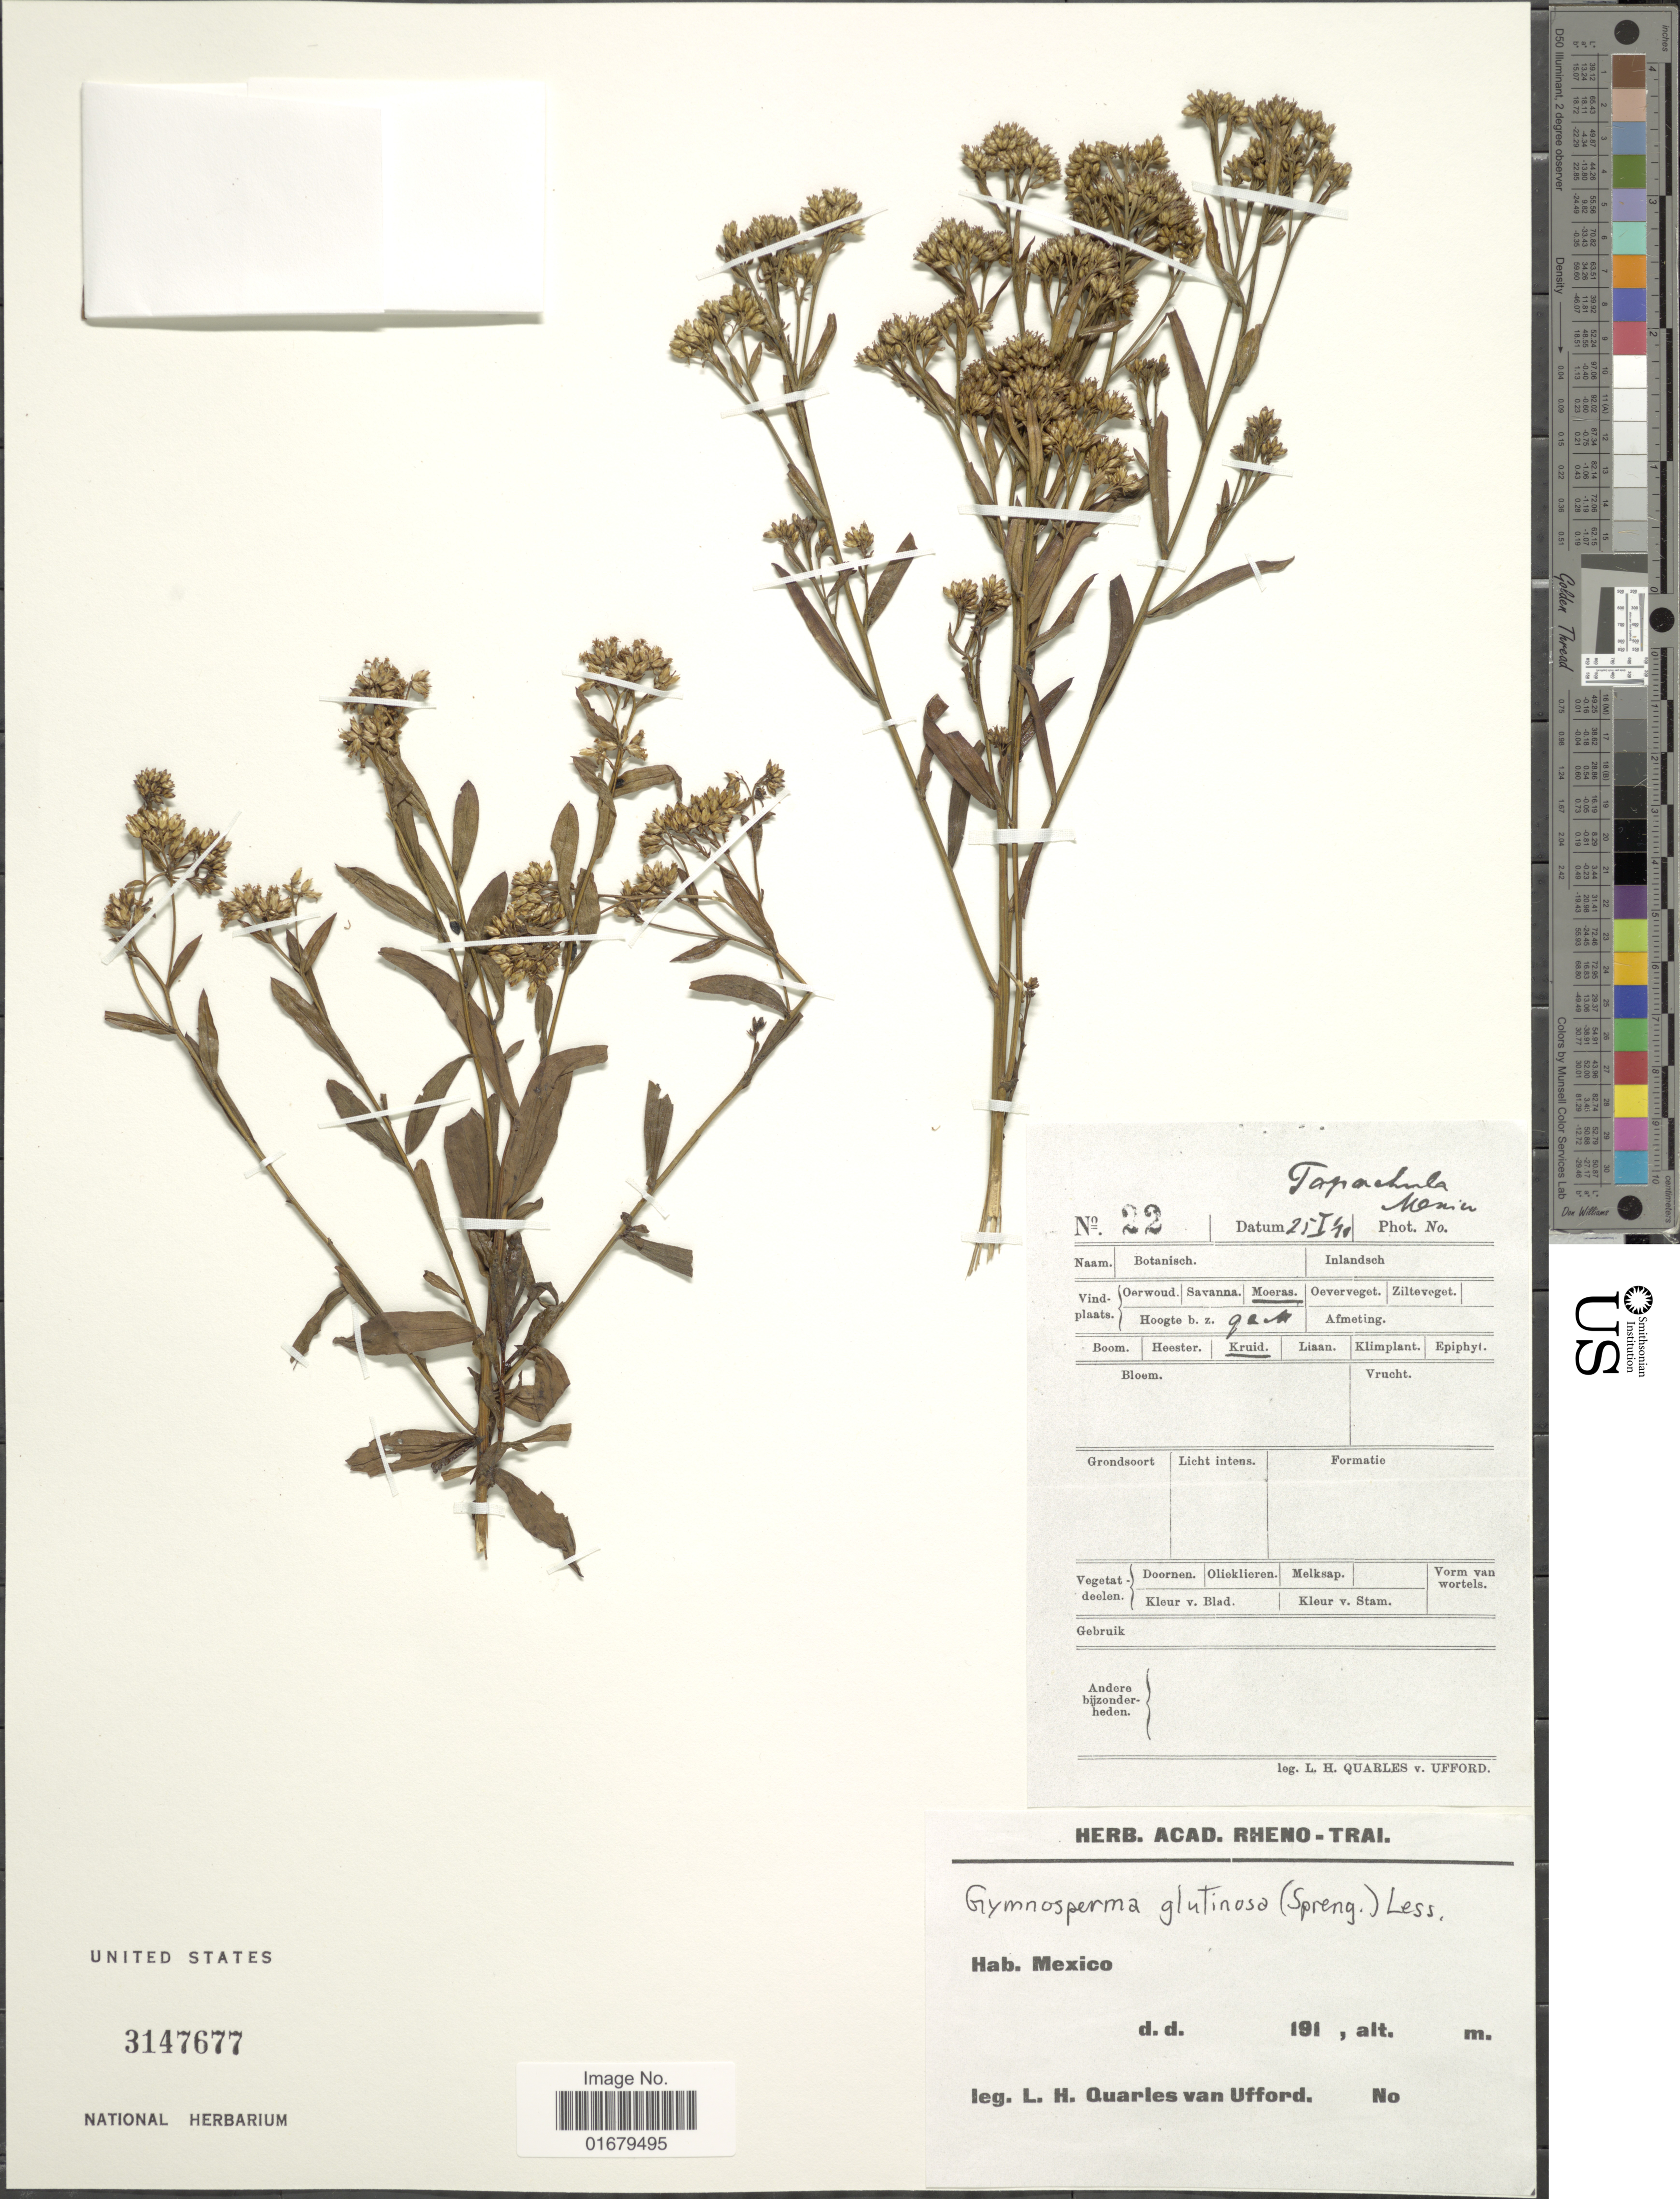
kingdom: Plantae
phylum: Tracheophyta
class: Magnoliopsida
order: Asterales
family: Asteraceae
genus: Gymnosperma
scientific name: Gymnosperma glutinosum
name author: (Spreng.) Less.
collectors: Quarles van Ufford, L. H.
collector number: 22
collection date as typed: Transcribed d/m/y: 25/1/40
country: Mexico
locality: Tapachula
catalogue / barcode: US 3147677